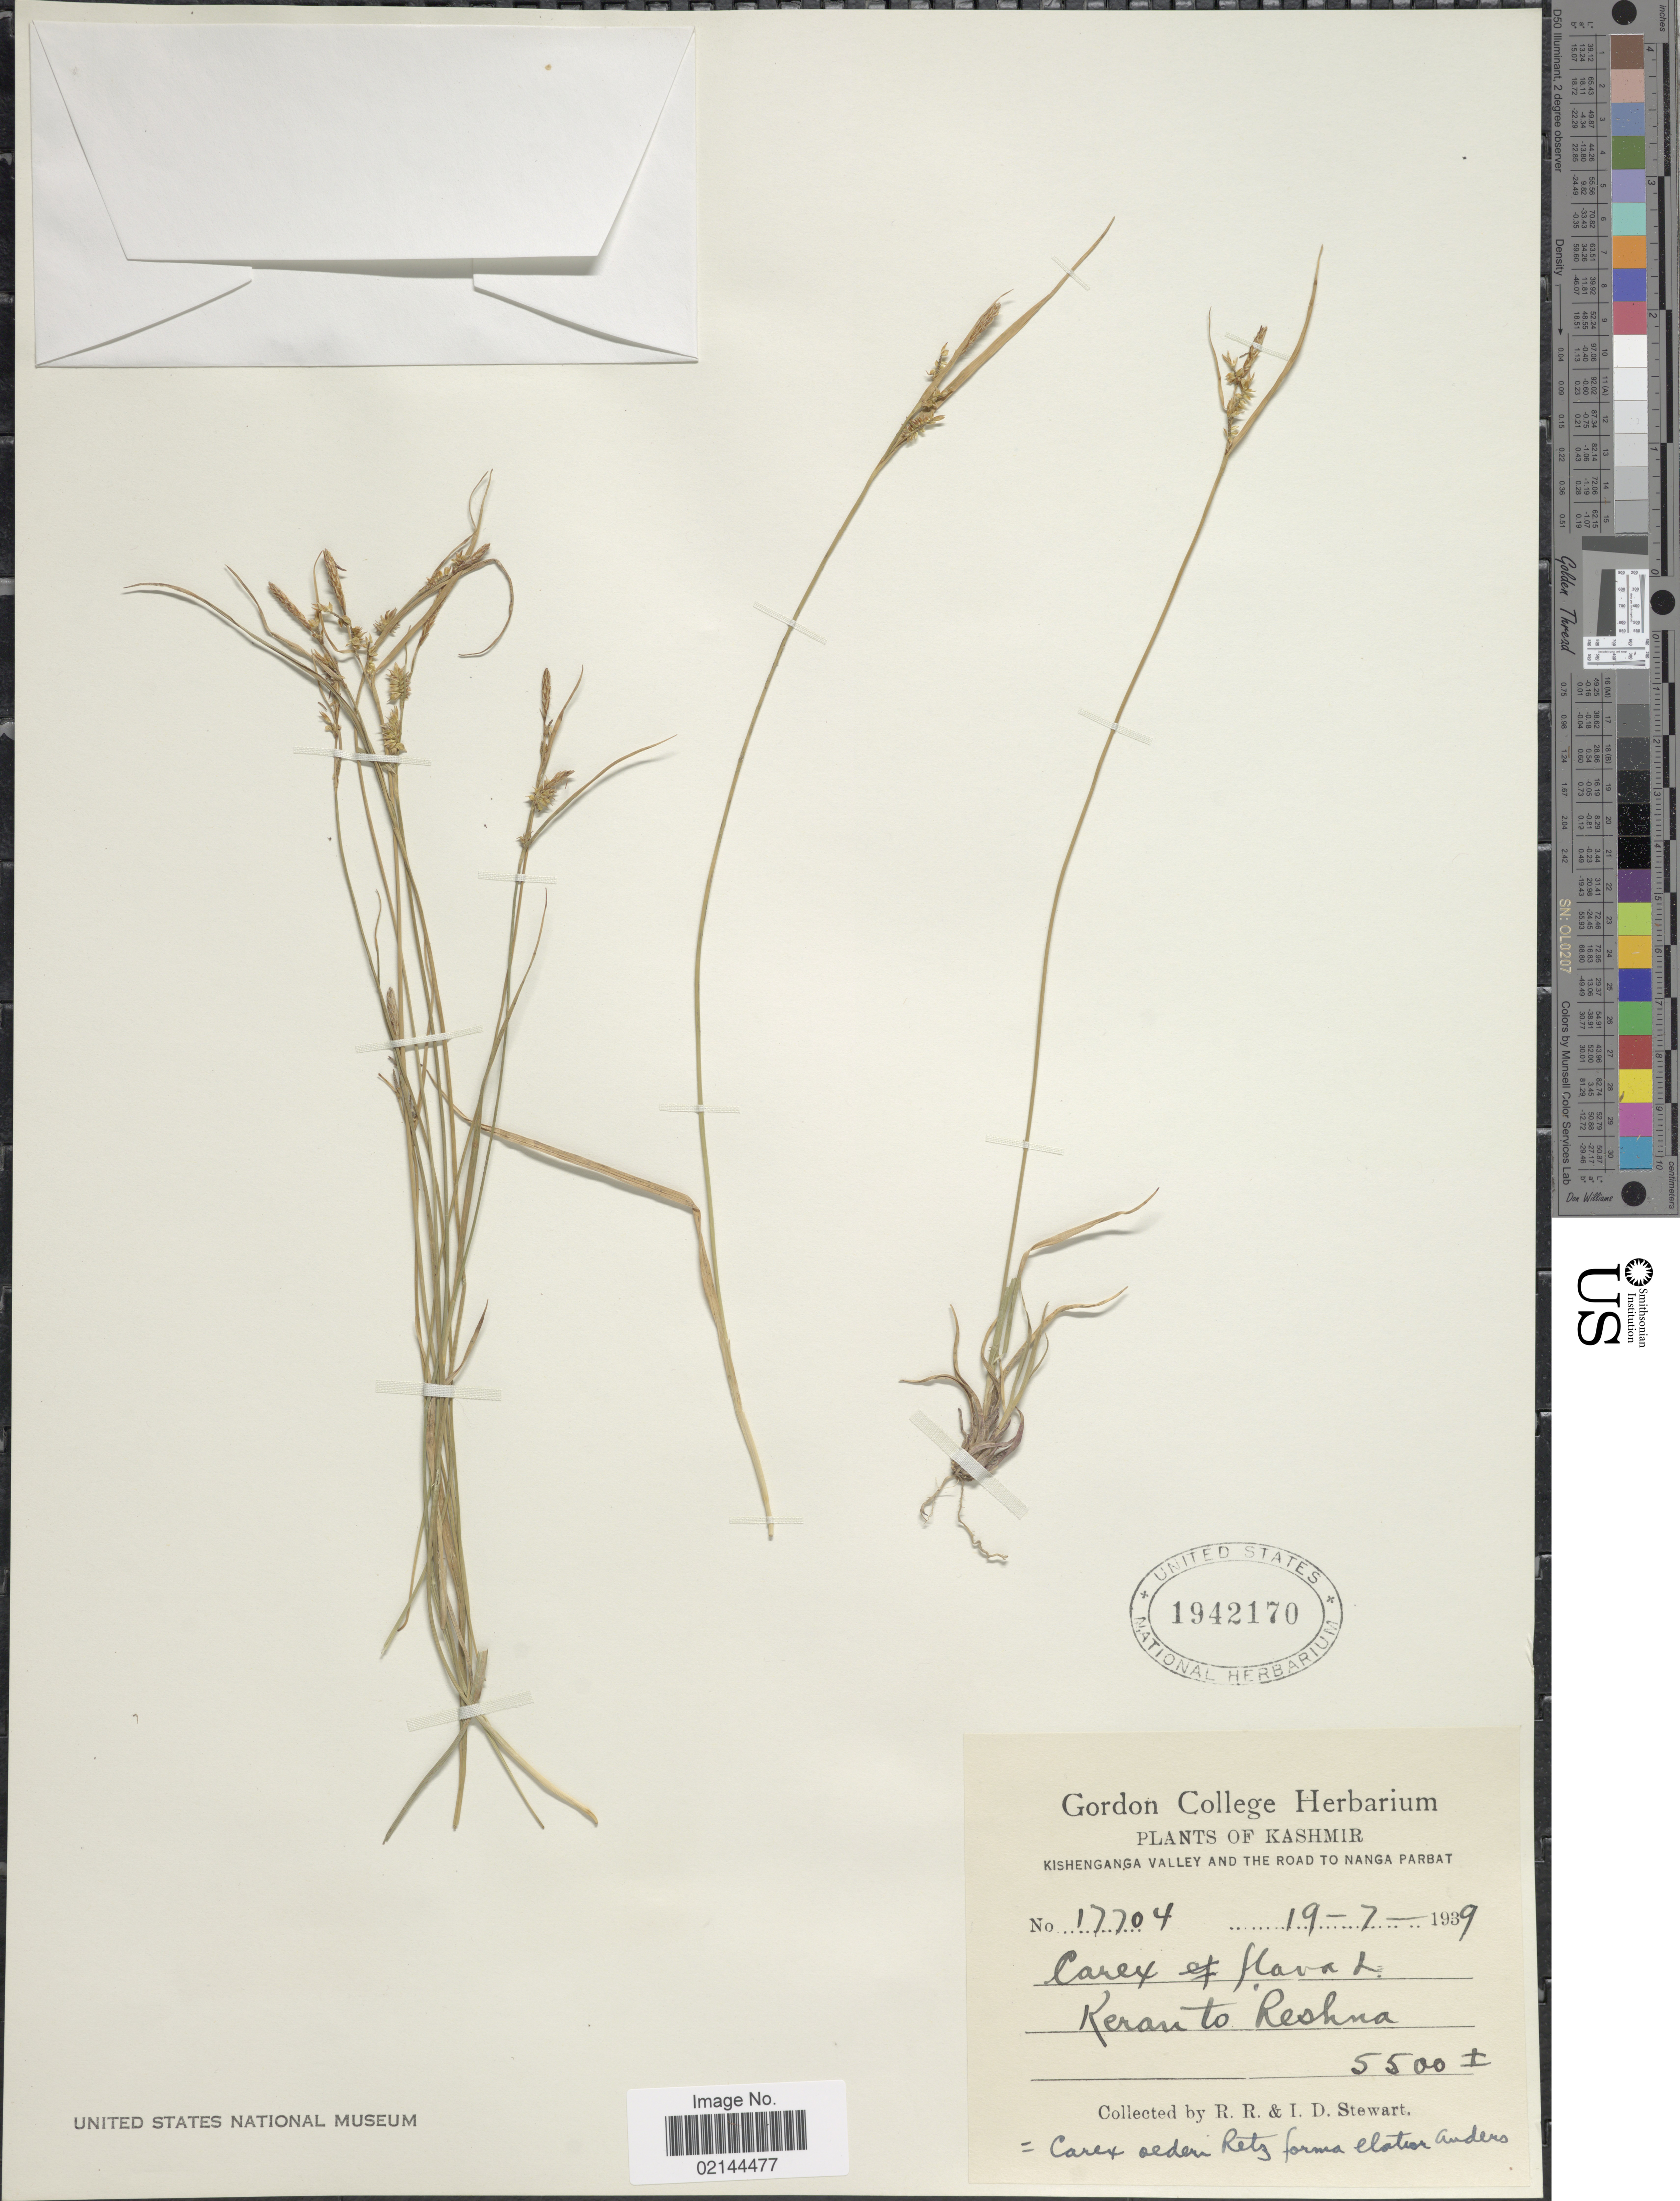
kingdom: Plantae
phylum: Tracheophyta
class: Liliopsida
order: Poales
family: Cyperaceae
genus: Carex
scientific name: Carex flava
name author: L.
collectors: R. R. Stewart & I. Stewart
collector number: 17704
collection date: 1939-07-19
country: India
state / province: Jammu and Kashmir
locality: Kashmir. Kishenganga valley and the road to Nanga Parbat. Keran to Reshna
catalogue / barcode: US 1942170